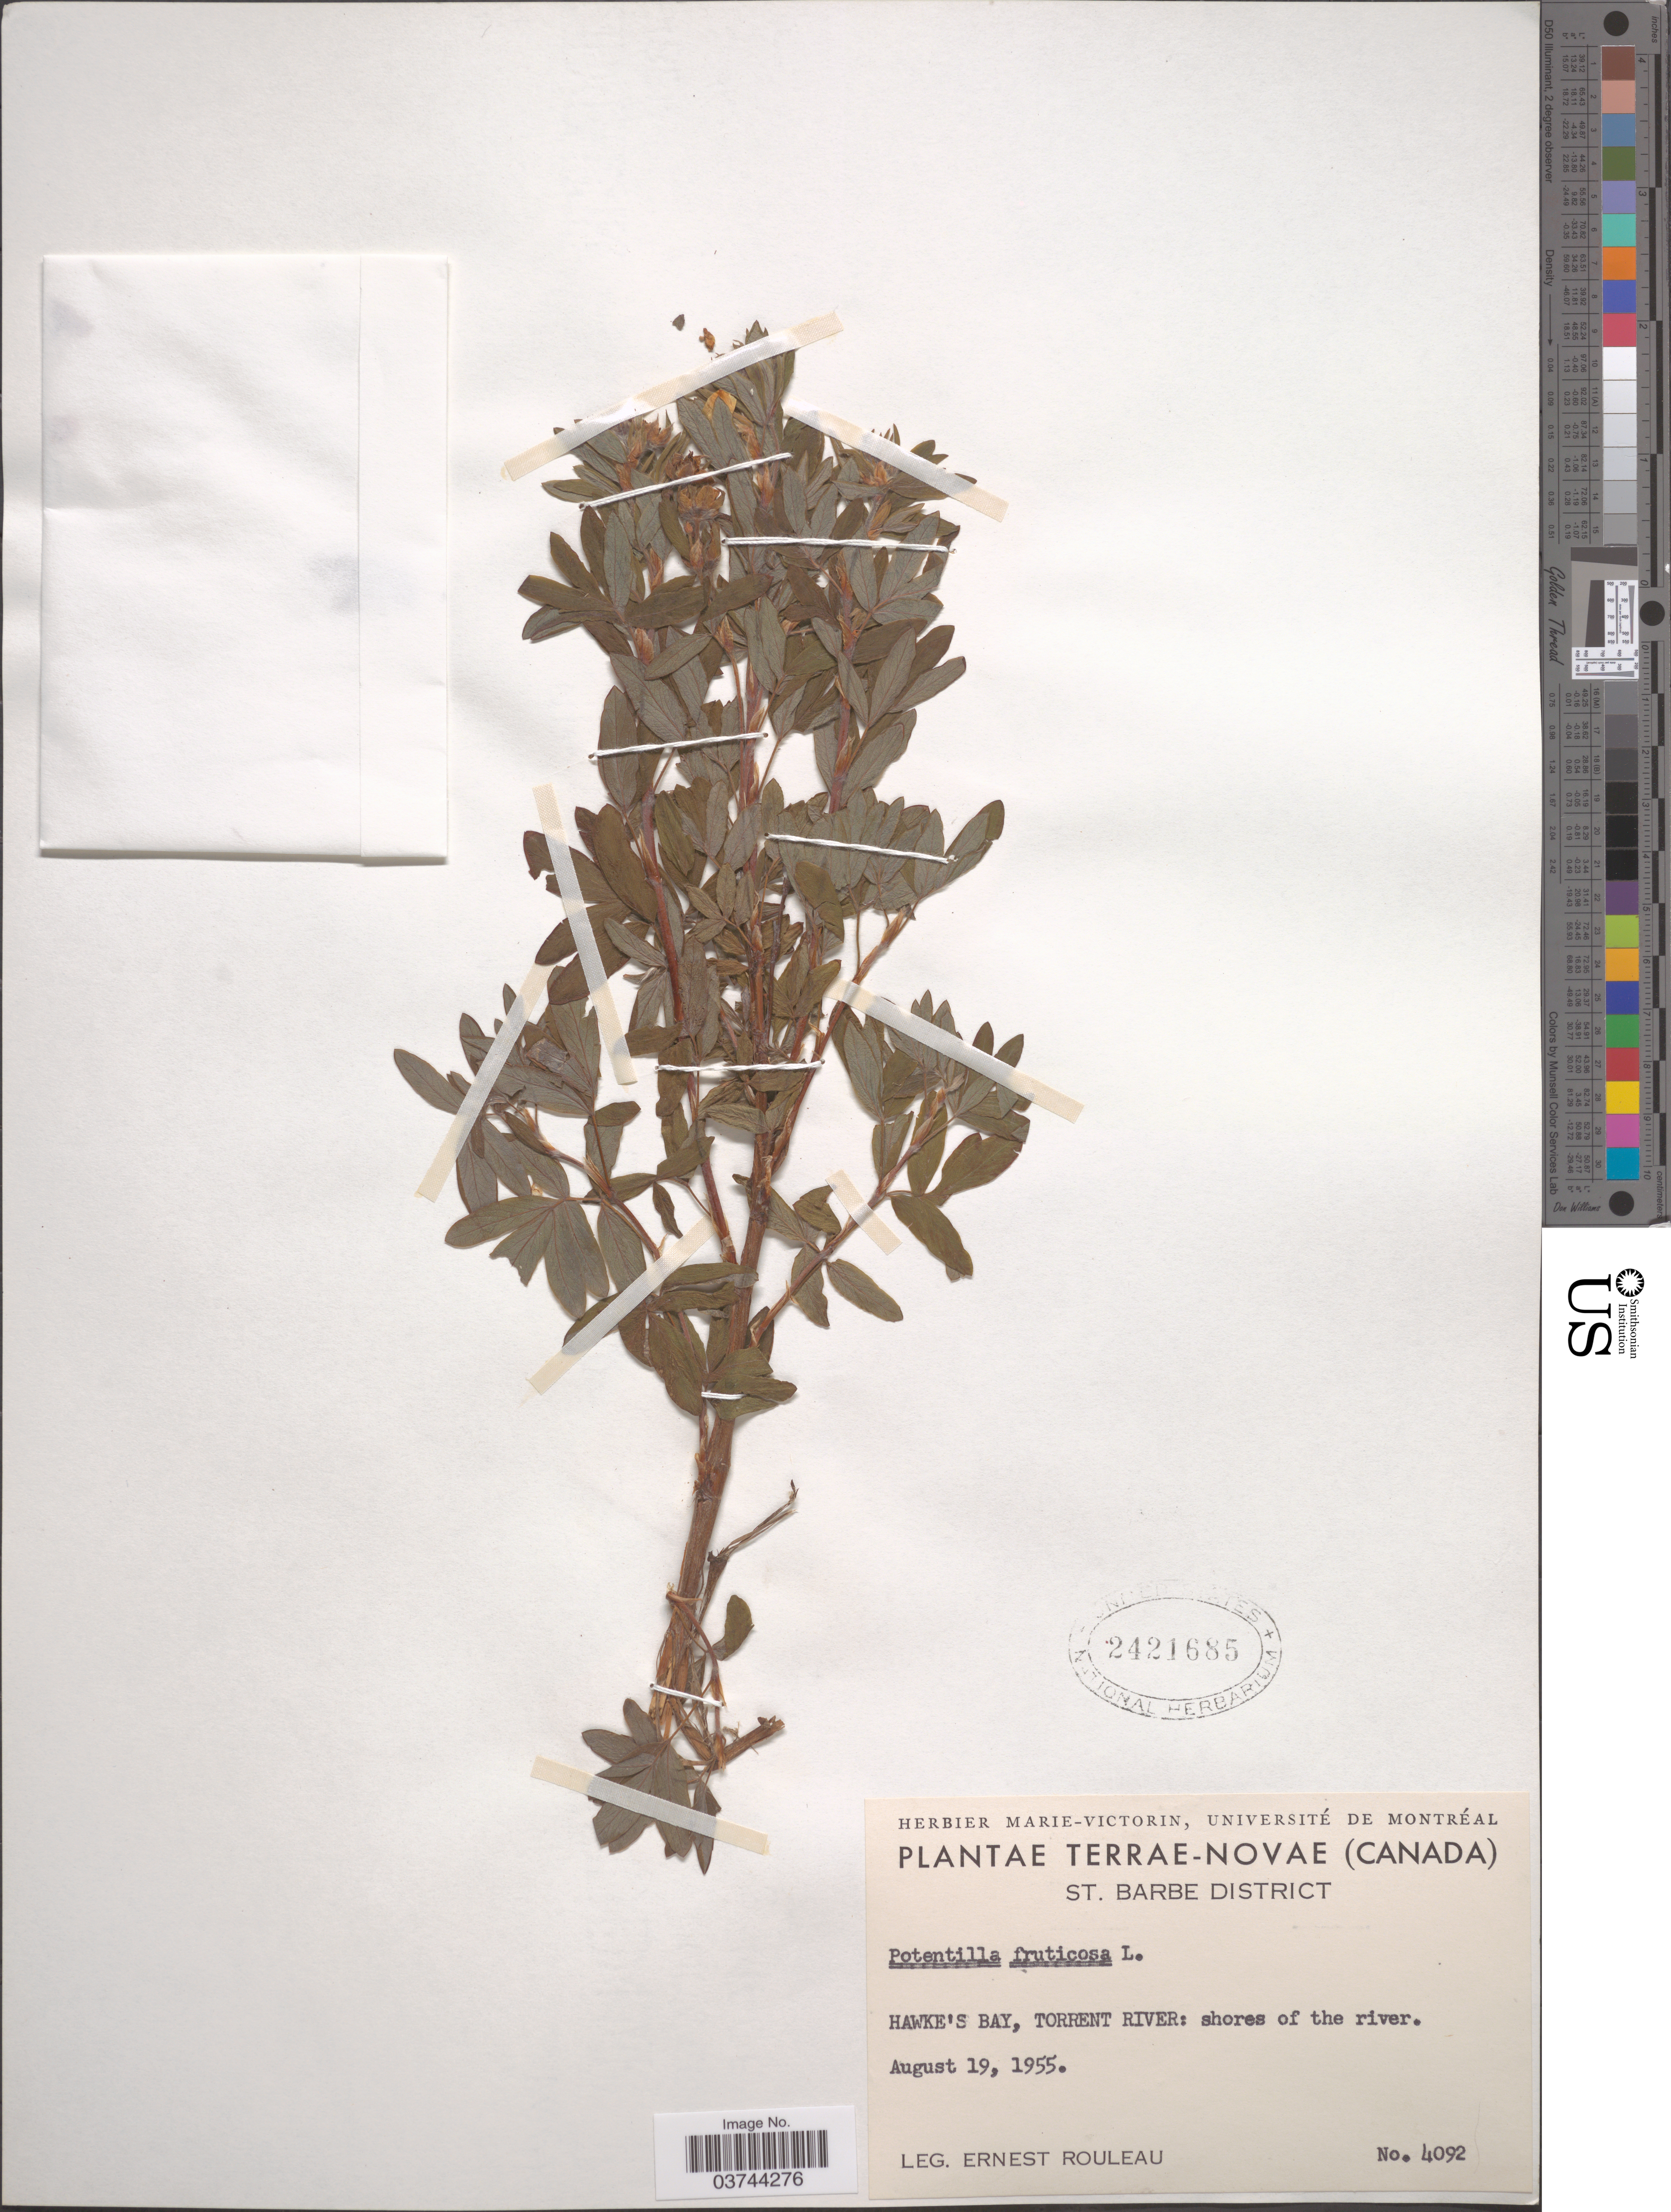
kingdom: Plantae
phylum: Tracheophyta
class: Magnoliopsida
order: Rosales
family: Rosaceae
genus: Dasiphora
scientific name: Dasiphora fruticosa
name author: (L.) Rydb.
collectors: E. Rouleau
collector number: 4092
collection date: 1955-08-19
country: Canada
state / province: Newfoundland and Labrador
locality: Terræ-Novæ. St. Barbe District. Hawke's Bay, Torrent River: shores of the river.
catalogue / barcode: US 2421685